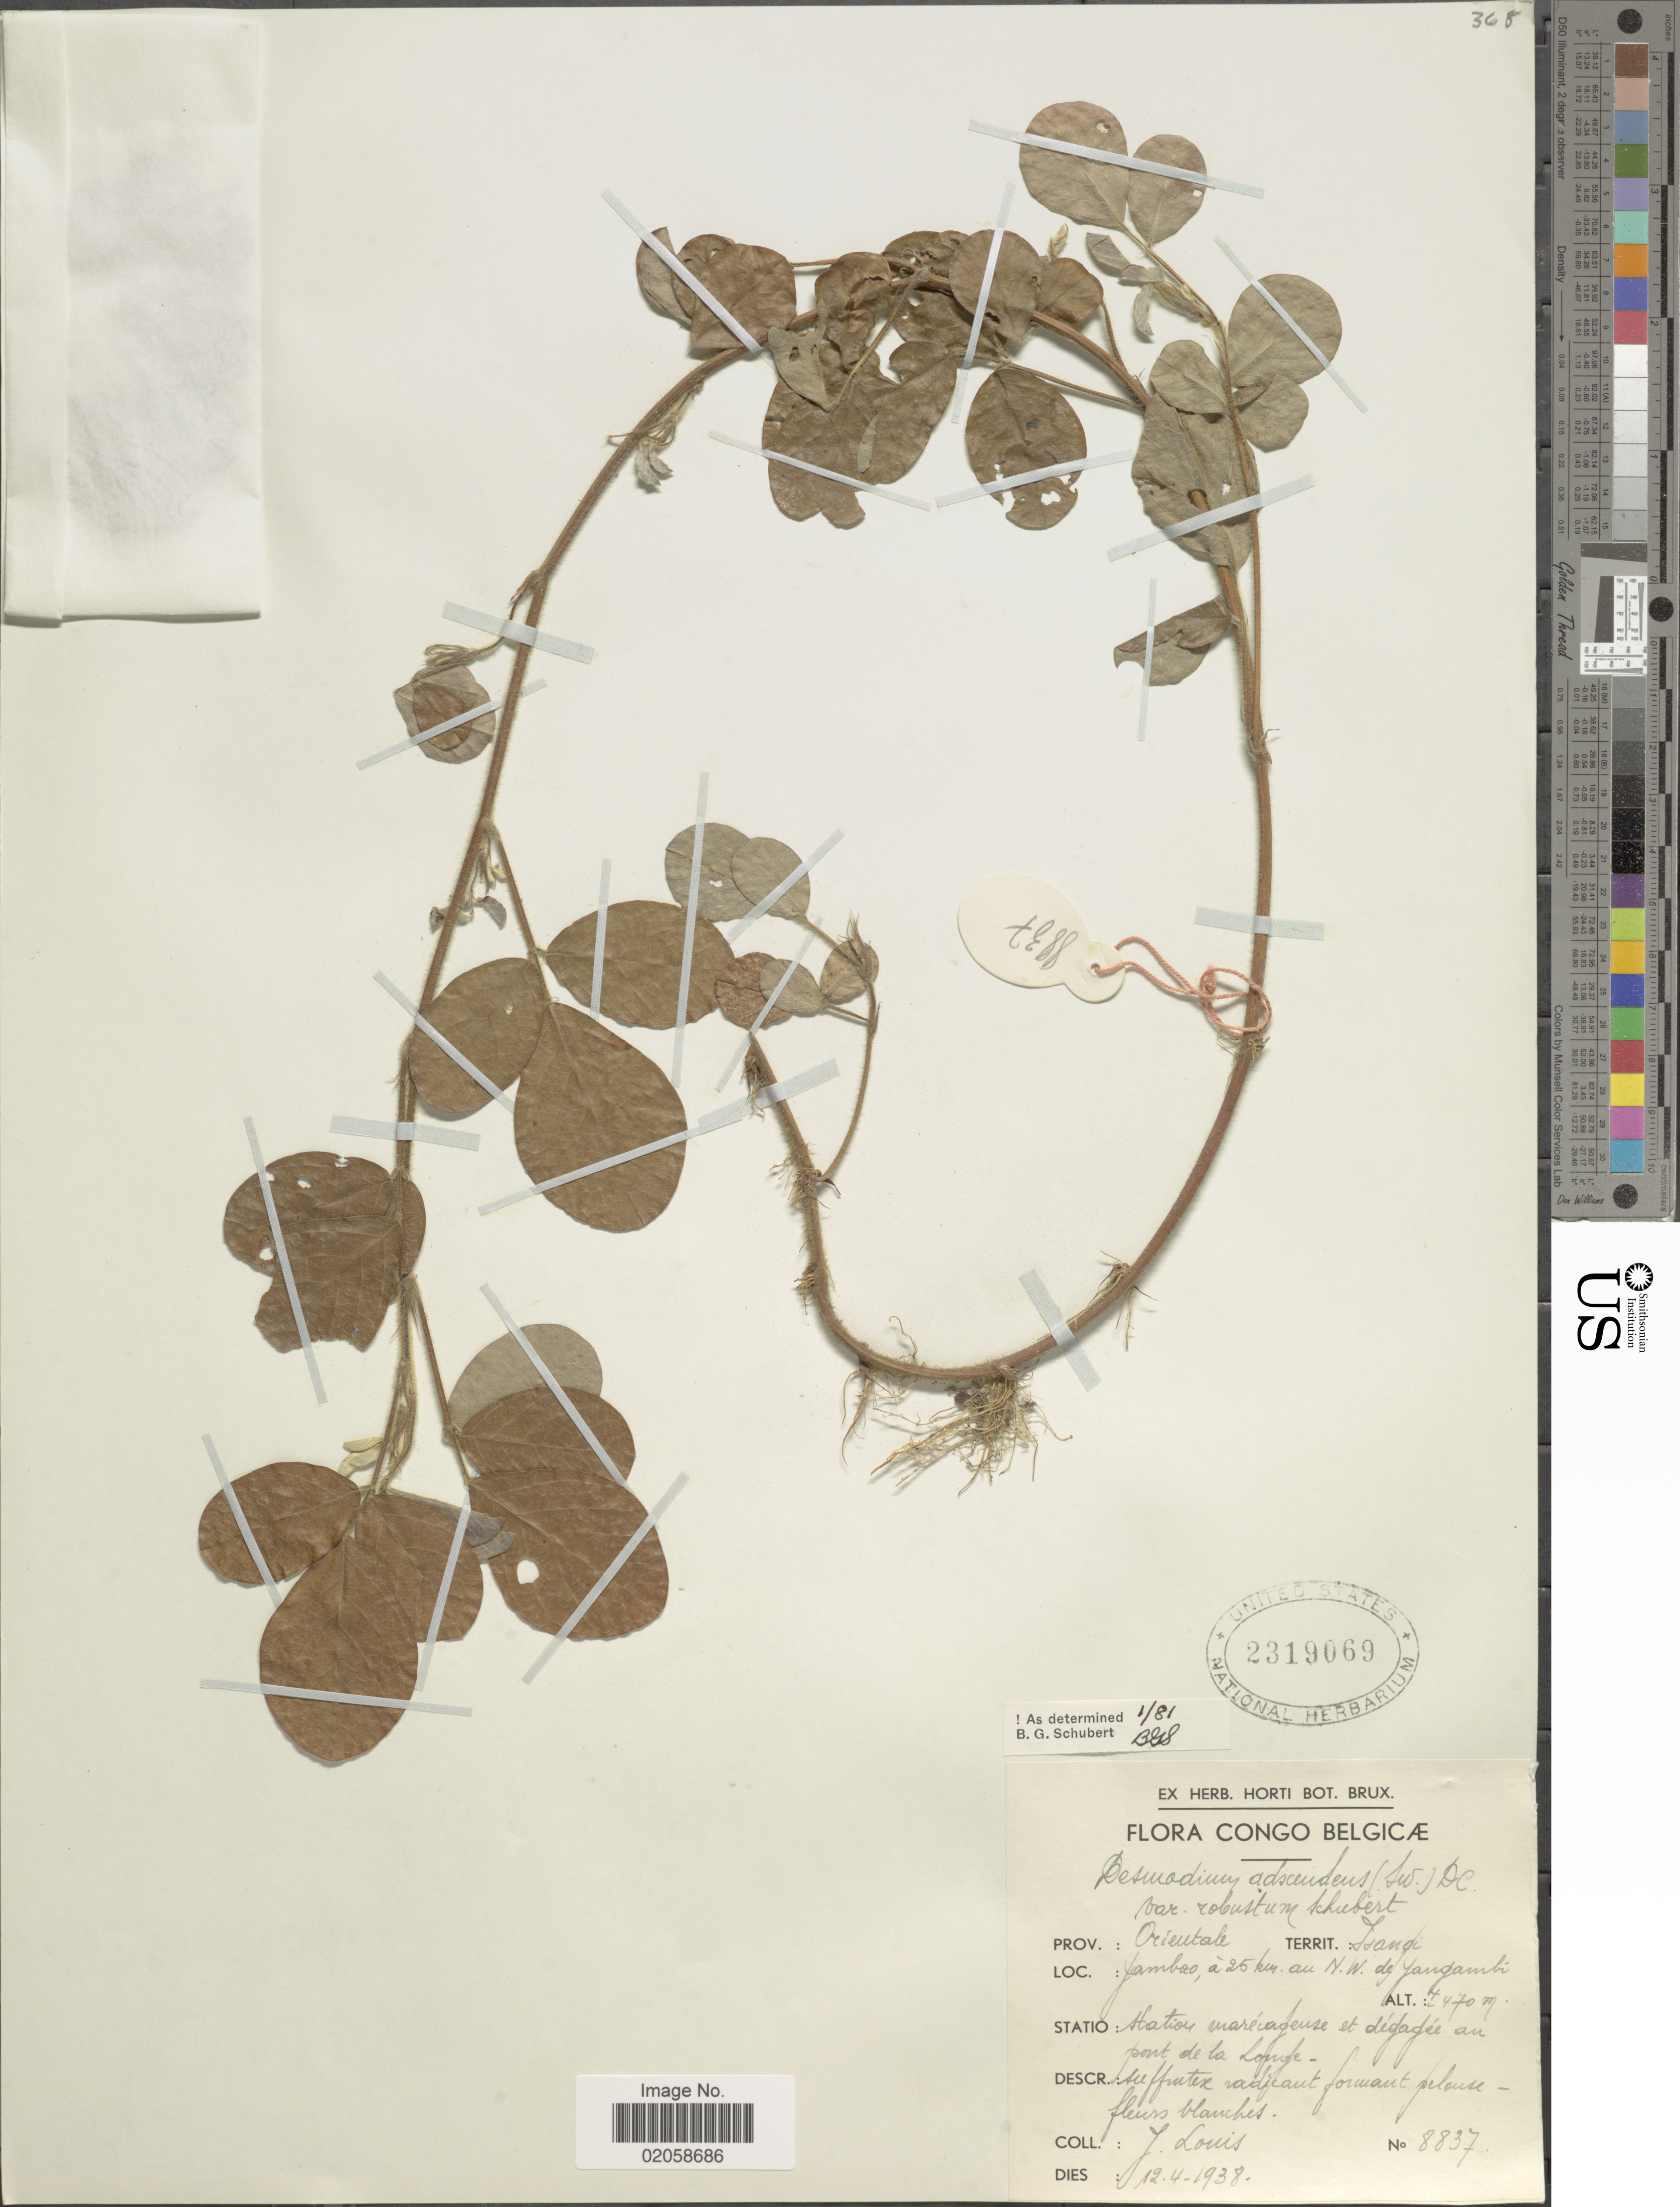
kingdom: Plantae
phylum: Tracheophyta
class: Magnoliopsida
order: Fabales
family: Fabaceae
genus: Grona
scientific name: Grona adscendens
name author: (Sw.) H. Ohashi & K. Ohashi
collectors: J. Louis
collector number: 8837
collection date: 1938-04-12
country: Congo, Democratic Republic of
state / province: Tshopo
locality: Congo Belgicae. Prov. Orientale. Territ. Irangi. Jambao, a 25 km au N. W. de Yangambi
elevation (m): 470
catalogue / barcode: US 2319069